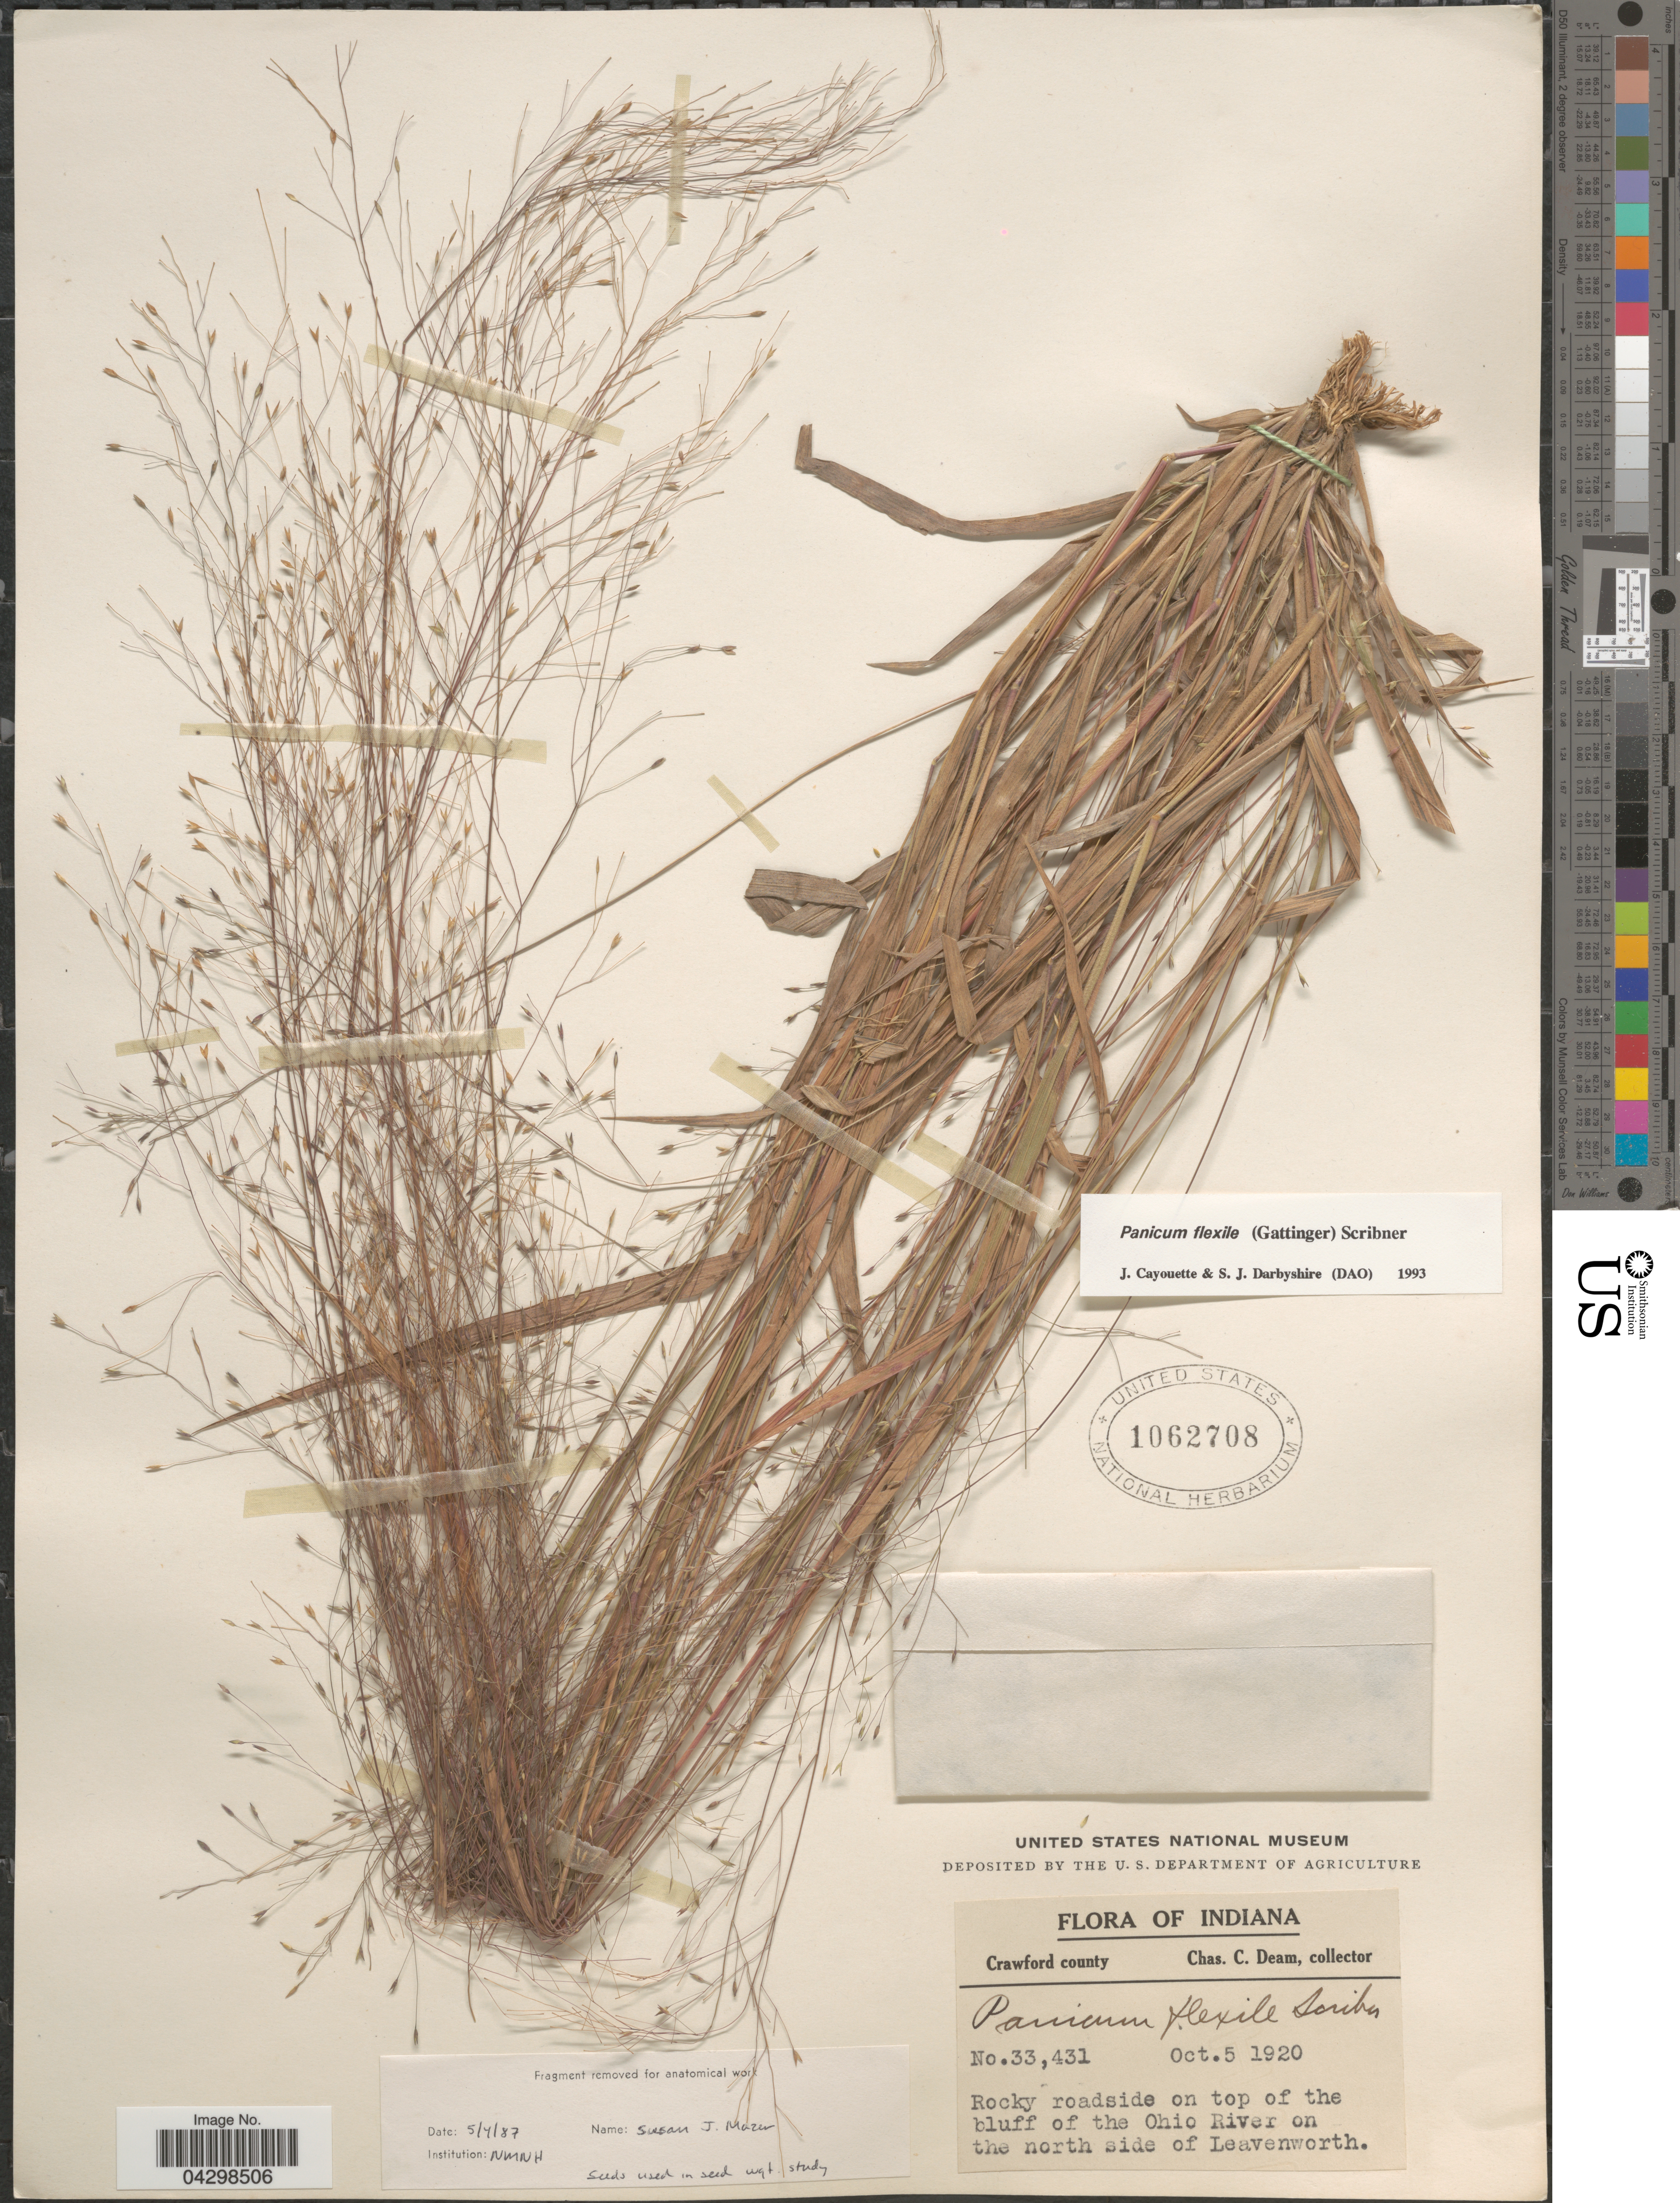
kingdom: Plantae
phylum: Tracheophyta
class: Liliopsida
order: Poales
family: Poaceae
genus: Panicum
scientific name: Panicum flexile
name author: (Gatt.) Scribn.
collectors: C. C. Deam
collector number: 33431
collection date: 1920-10-05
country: United States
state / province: Indiana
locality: Crawford county. Rocky roadside on top of the bluff of the Ohio River on the north side of Leavenworth.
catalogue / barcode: US 1062708